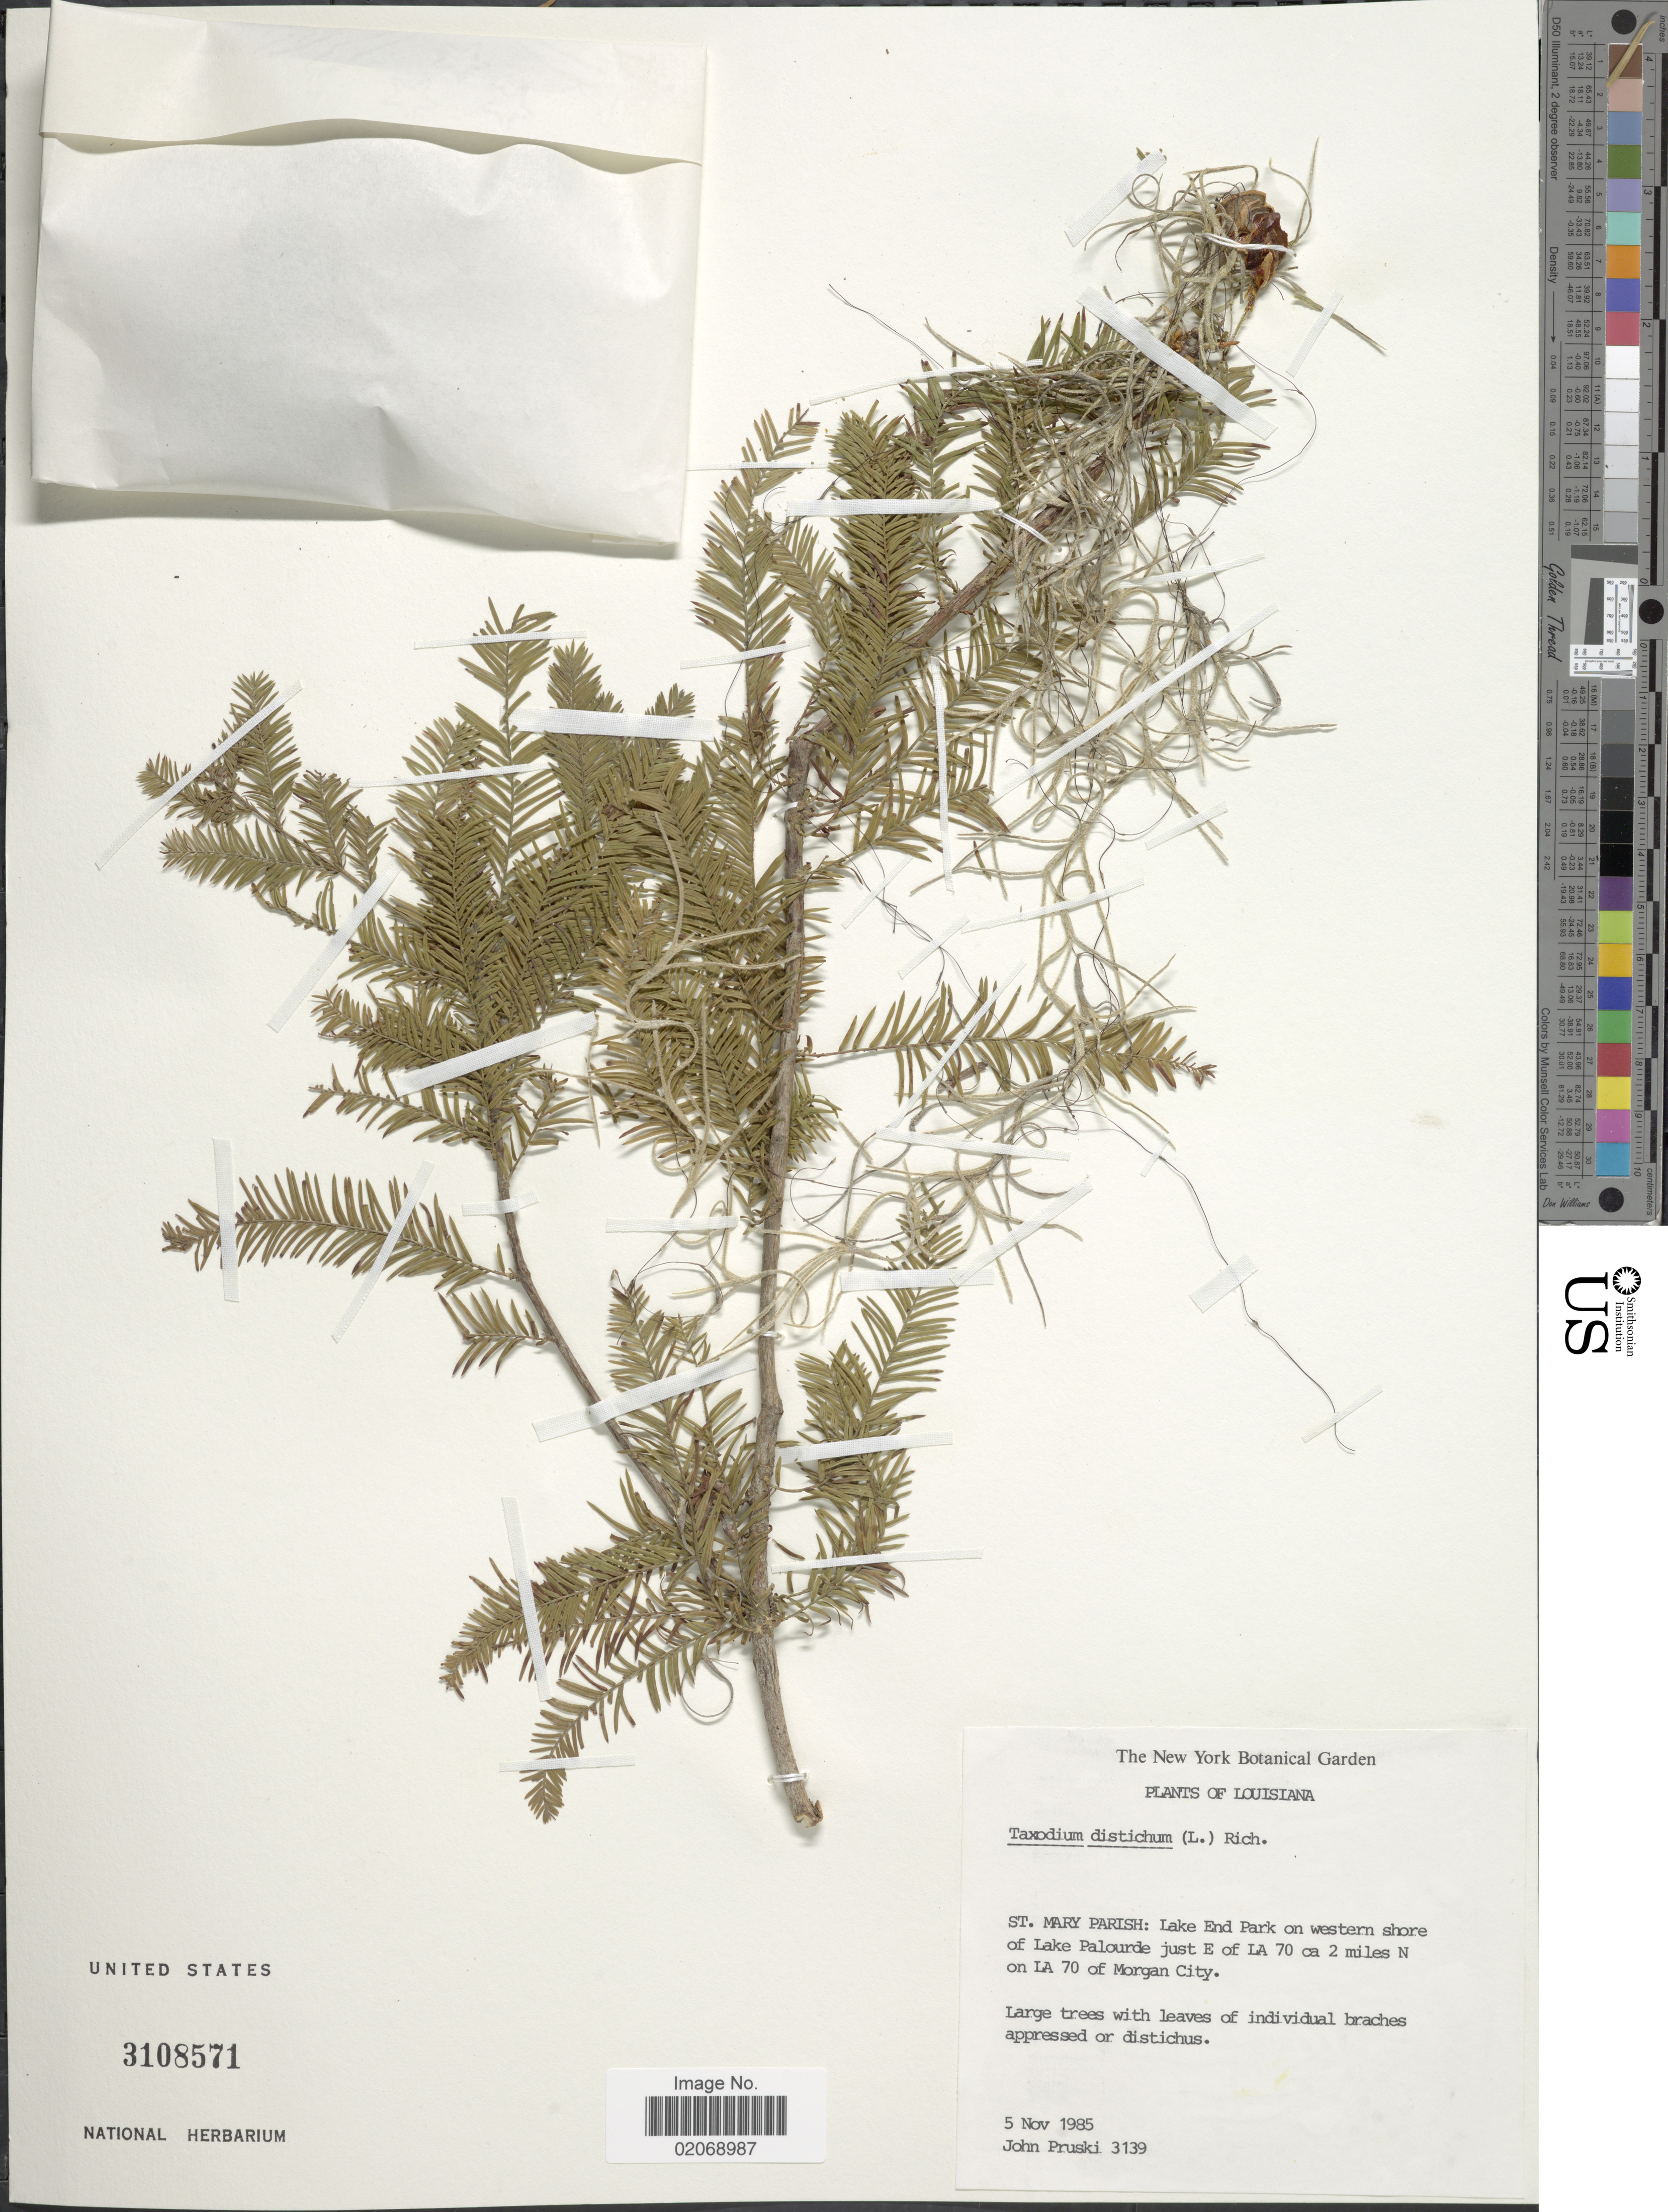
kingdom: Plantae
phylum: Tracheophyta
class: Pinopsida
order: Pinales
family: Cupressaceae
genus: Taxodium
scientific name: Taxodium distichum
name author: (L.) Rich.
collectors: J. F. Pruski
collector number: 3139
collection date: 1985-11-05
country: United States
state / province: Louisiana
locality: St. Mary Parish: Lake End Park on western shore of Lake Palourde just E of LA 70 ca 2 miles N on LA 70 of Morgan City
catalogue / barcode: US 3108571